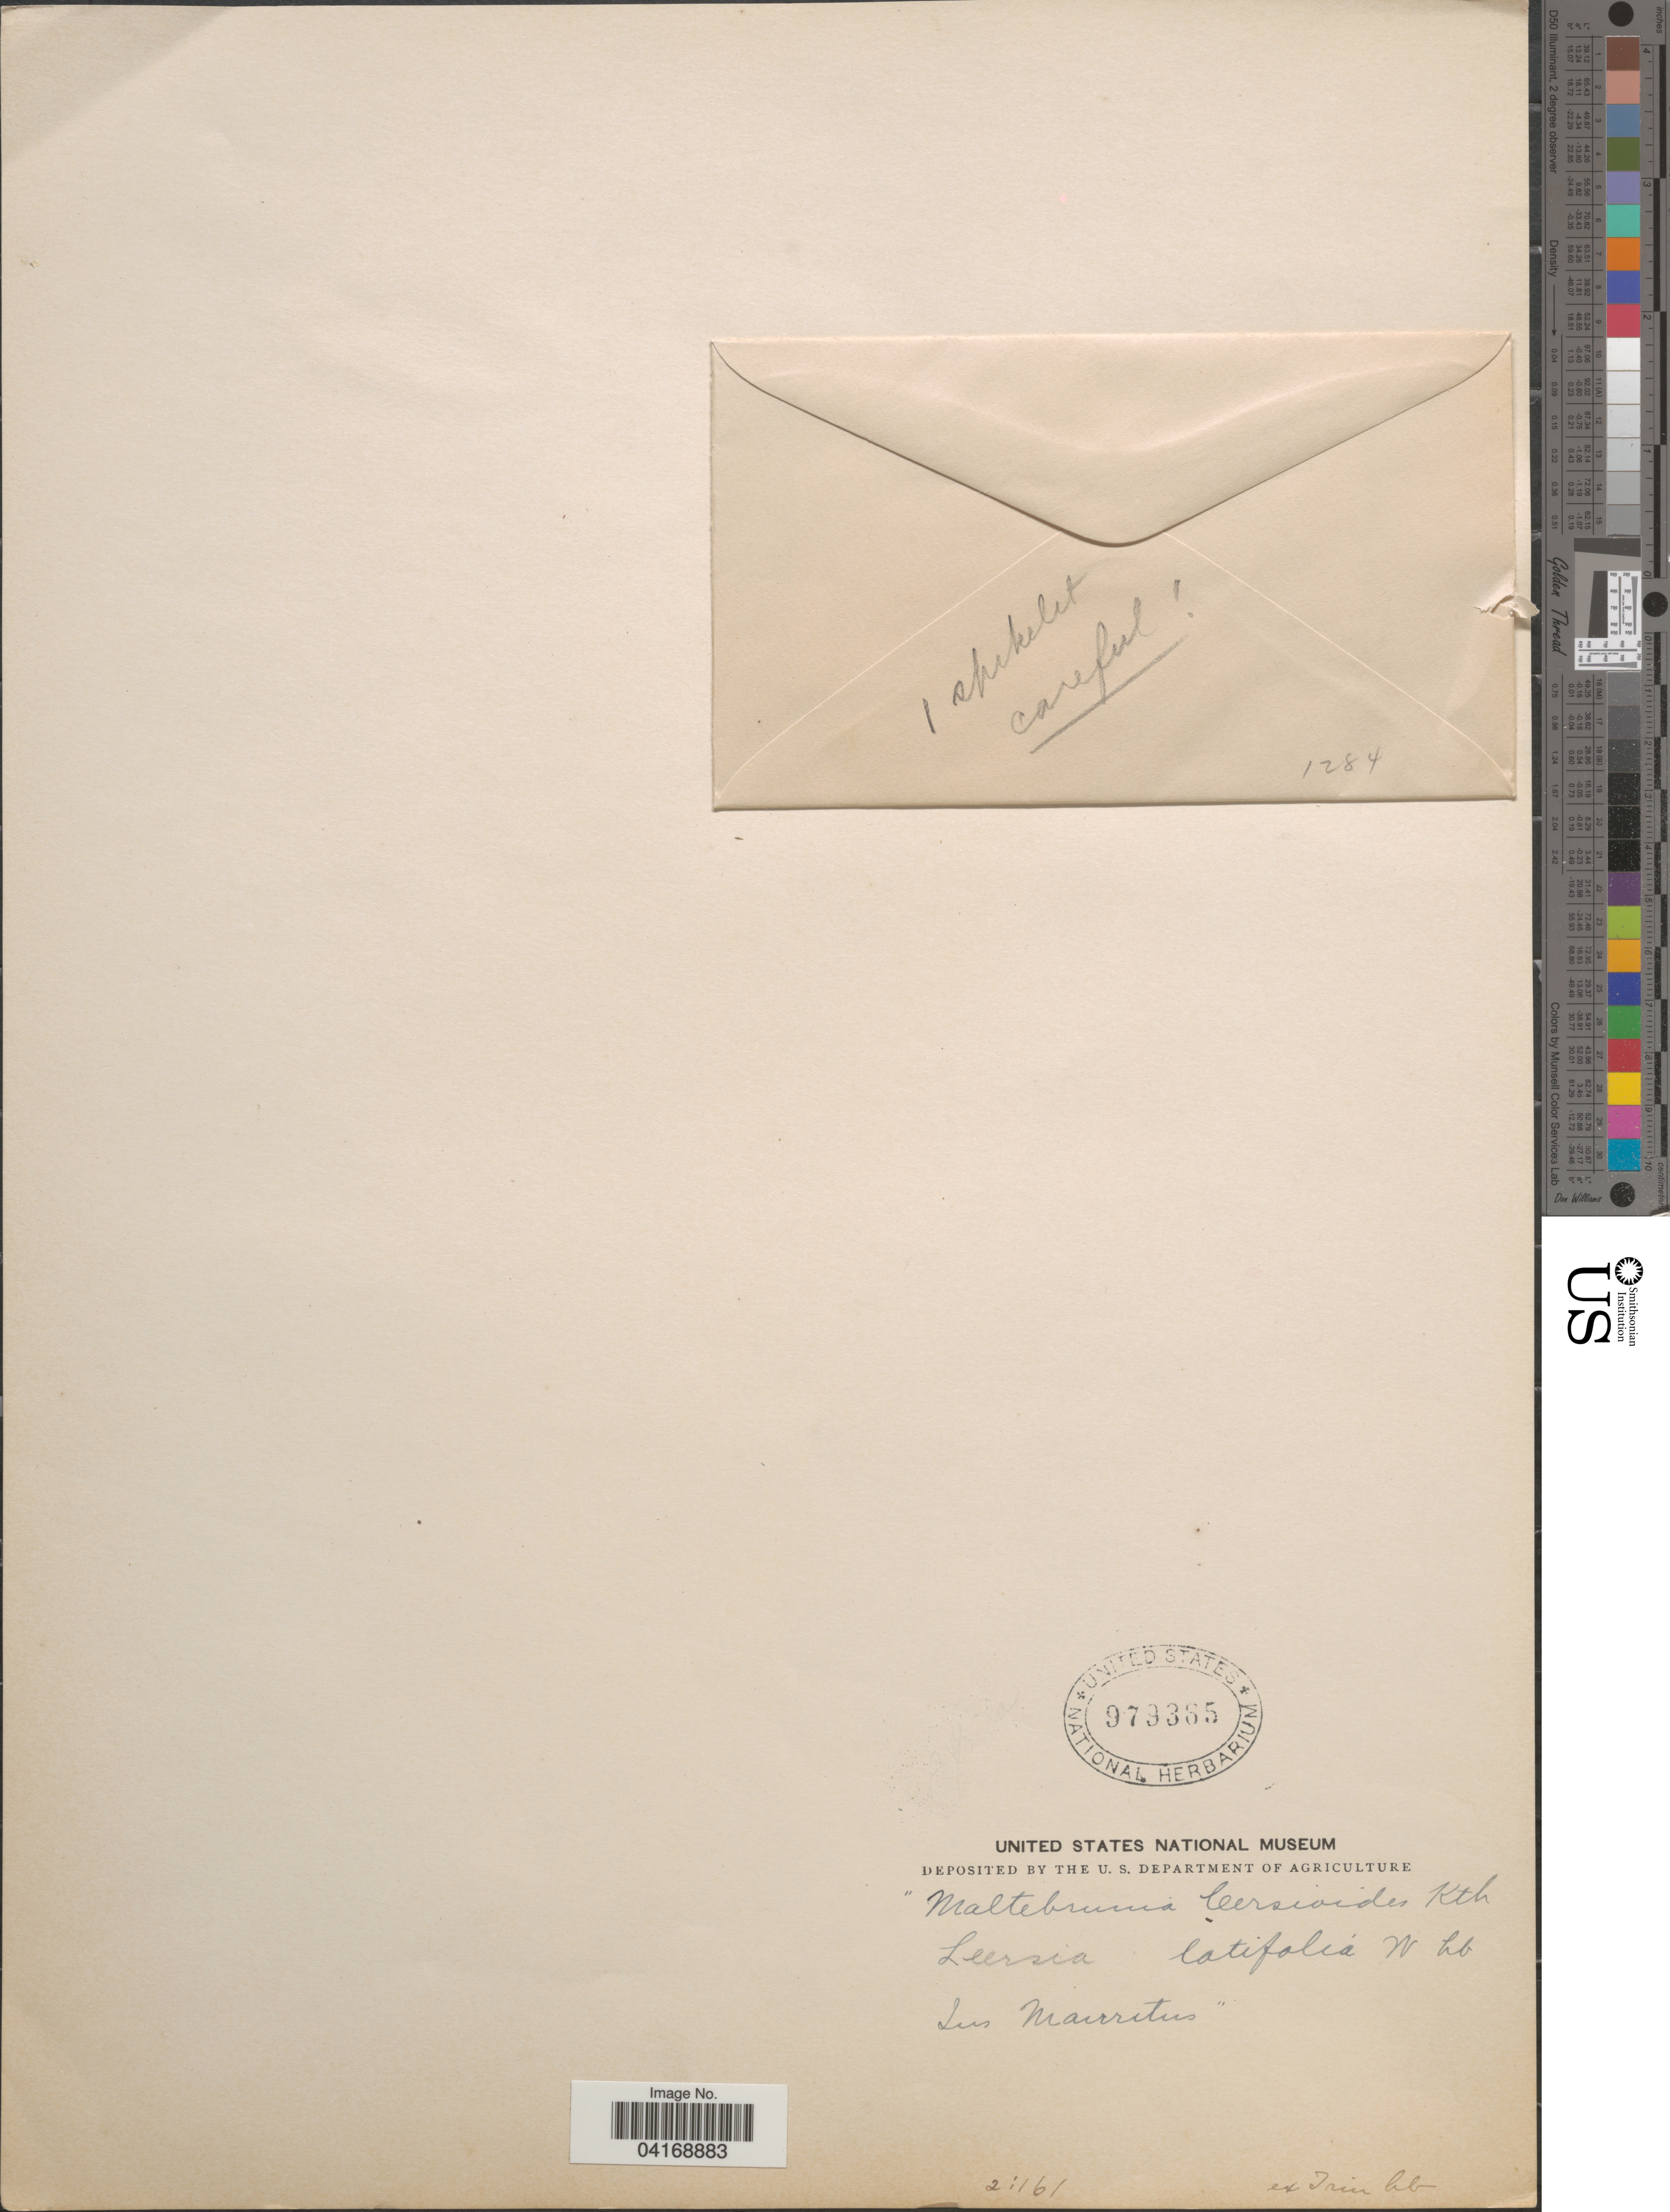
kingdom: Plantae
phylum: Tracheophyta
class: Liliopsida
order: Poales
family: Poaceae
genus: Maltebrunia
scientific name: Maltebrunia leersioides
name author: Kunth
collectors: Ex herb. Trin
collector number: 1284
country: Mauritius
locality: Ins Mauritus.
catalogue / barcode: US 979385